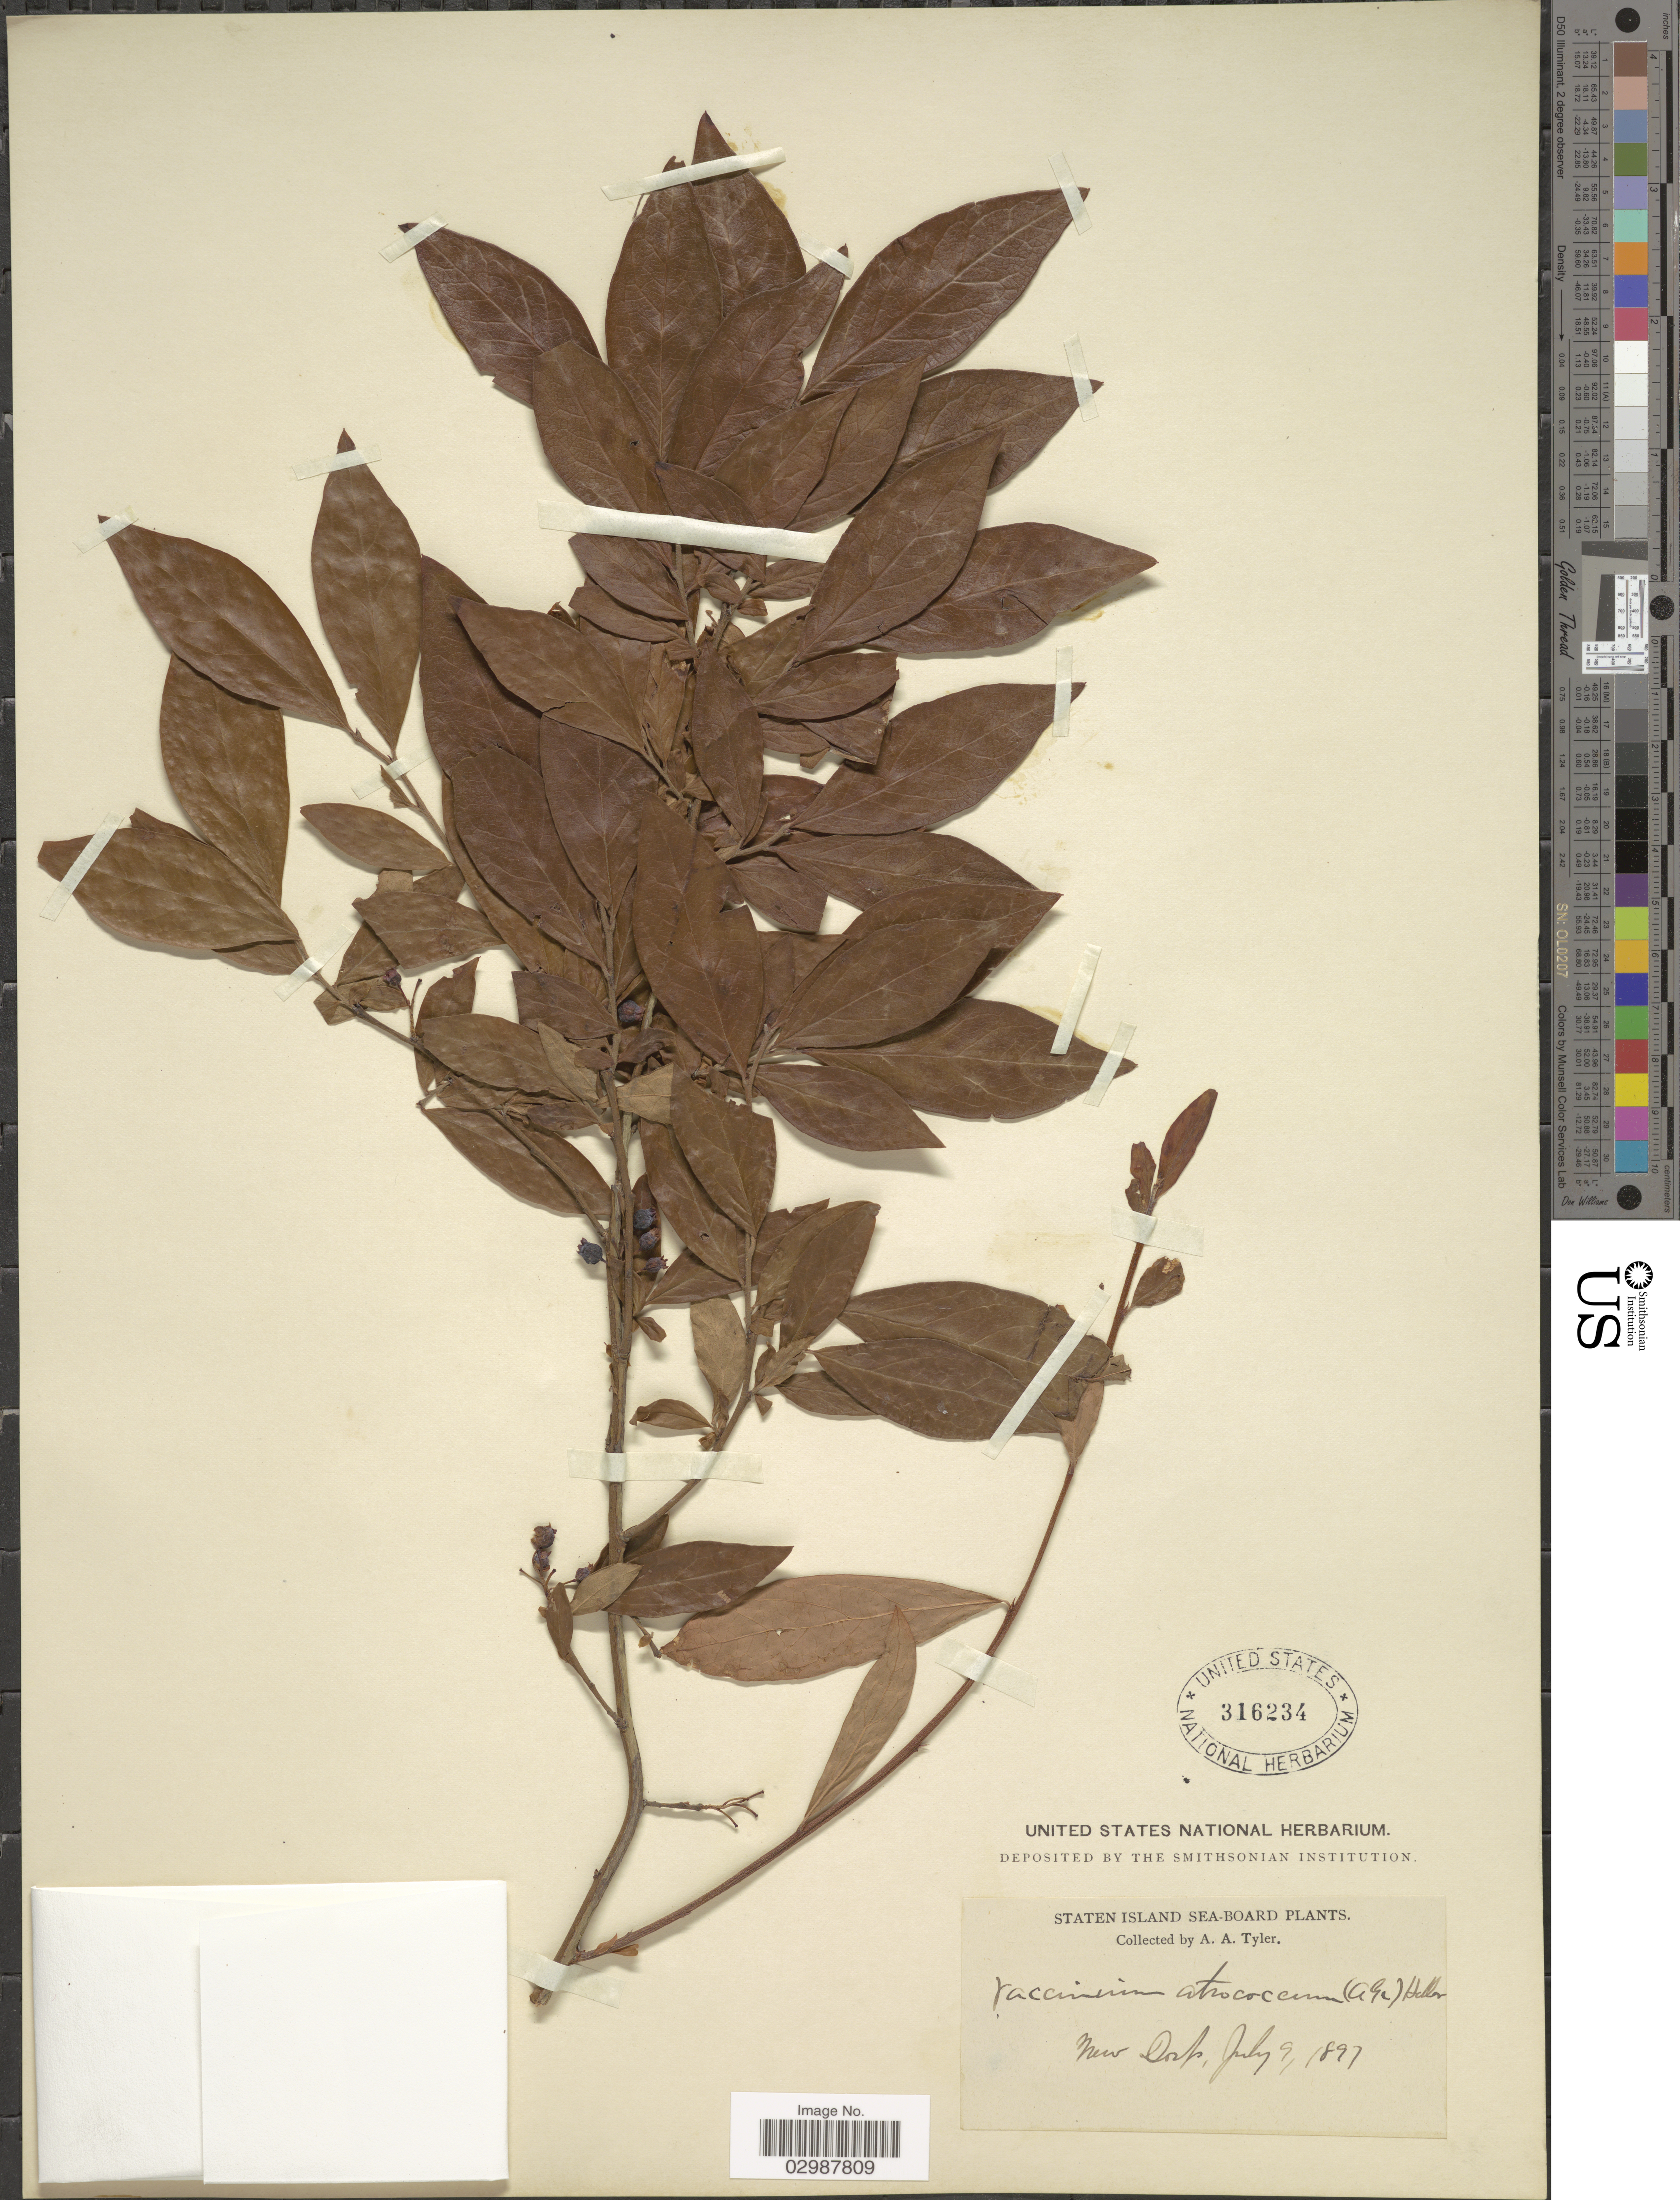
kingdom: Plantae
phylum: Tracheophyta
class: Magnoliopsida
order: Ericales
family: Ericaceae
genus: Vaccinium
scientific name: Vaccinium corymbosum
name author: L.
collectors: A. Tyler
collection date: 1897-07-09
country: United States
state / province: New York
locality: Staten Island Sea-Board. New Dorp.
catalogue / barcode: US 316234